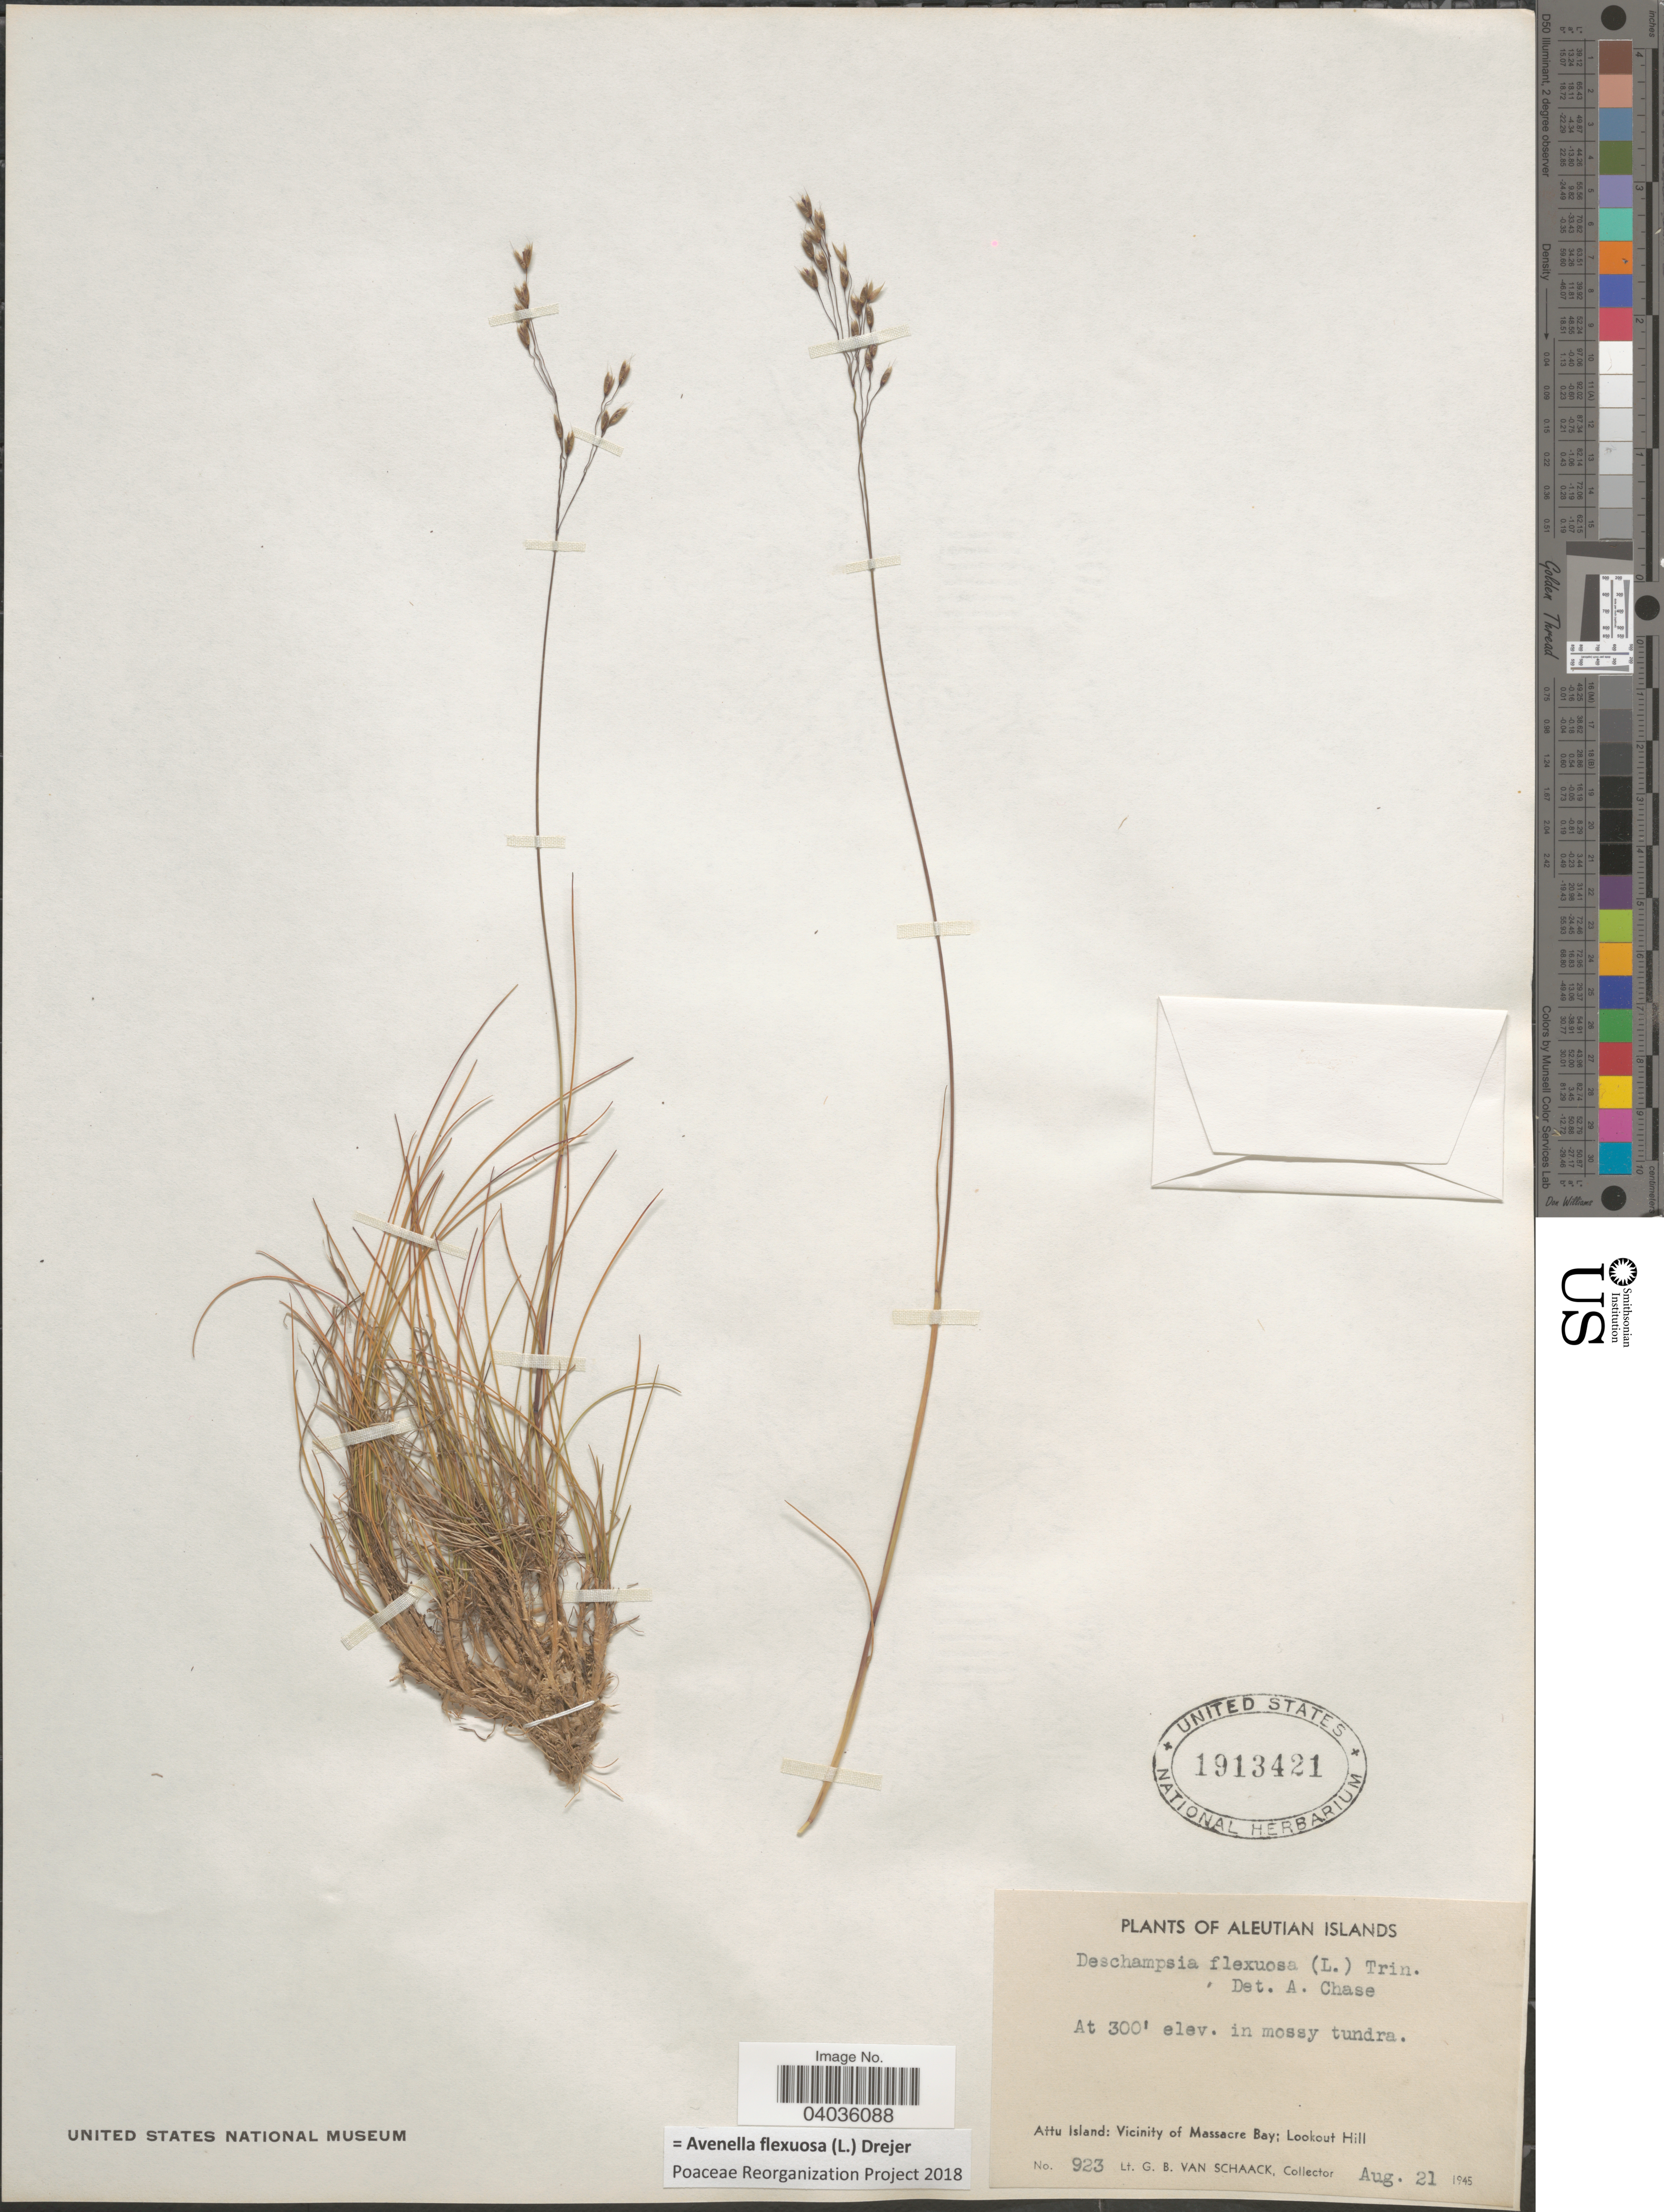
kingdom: Plantae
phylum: Tracheophyta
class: Liliopsida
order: Poales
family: Poaceae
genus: Avenella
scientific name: Avenella flexuosa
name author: (L.) Drejer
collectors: G. Van Schaack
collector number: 923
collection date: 1945-08-21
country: United States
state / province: Alaska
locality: Aleutian Islands. Attu Island: Vicinity of Massacre Bay; Lookout Hill.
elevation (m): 91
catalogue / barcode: US 1913421